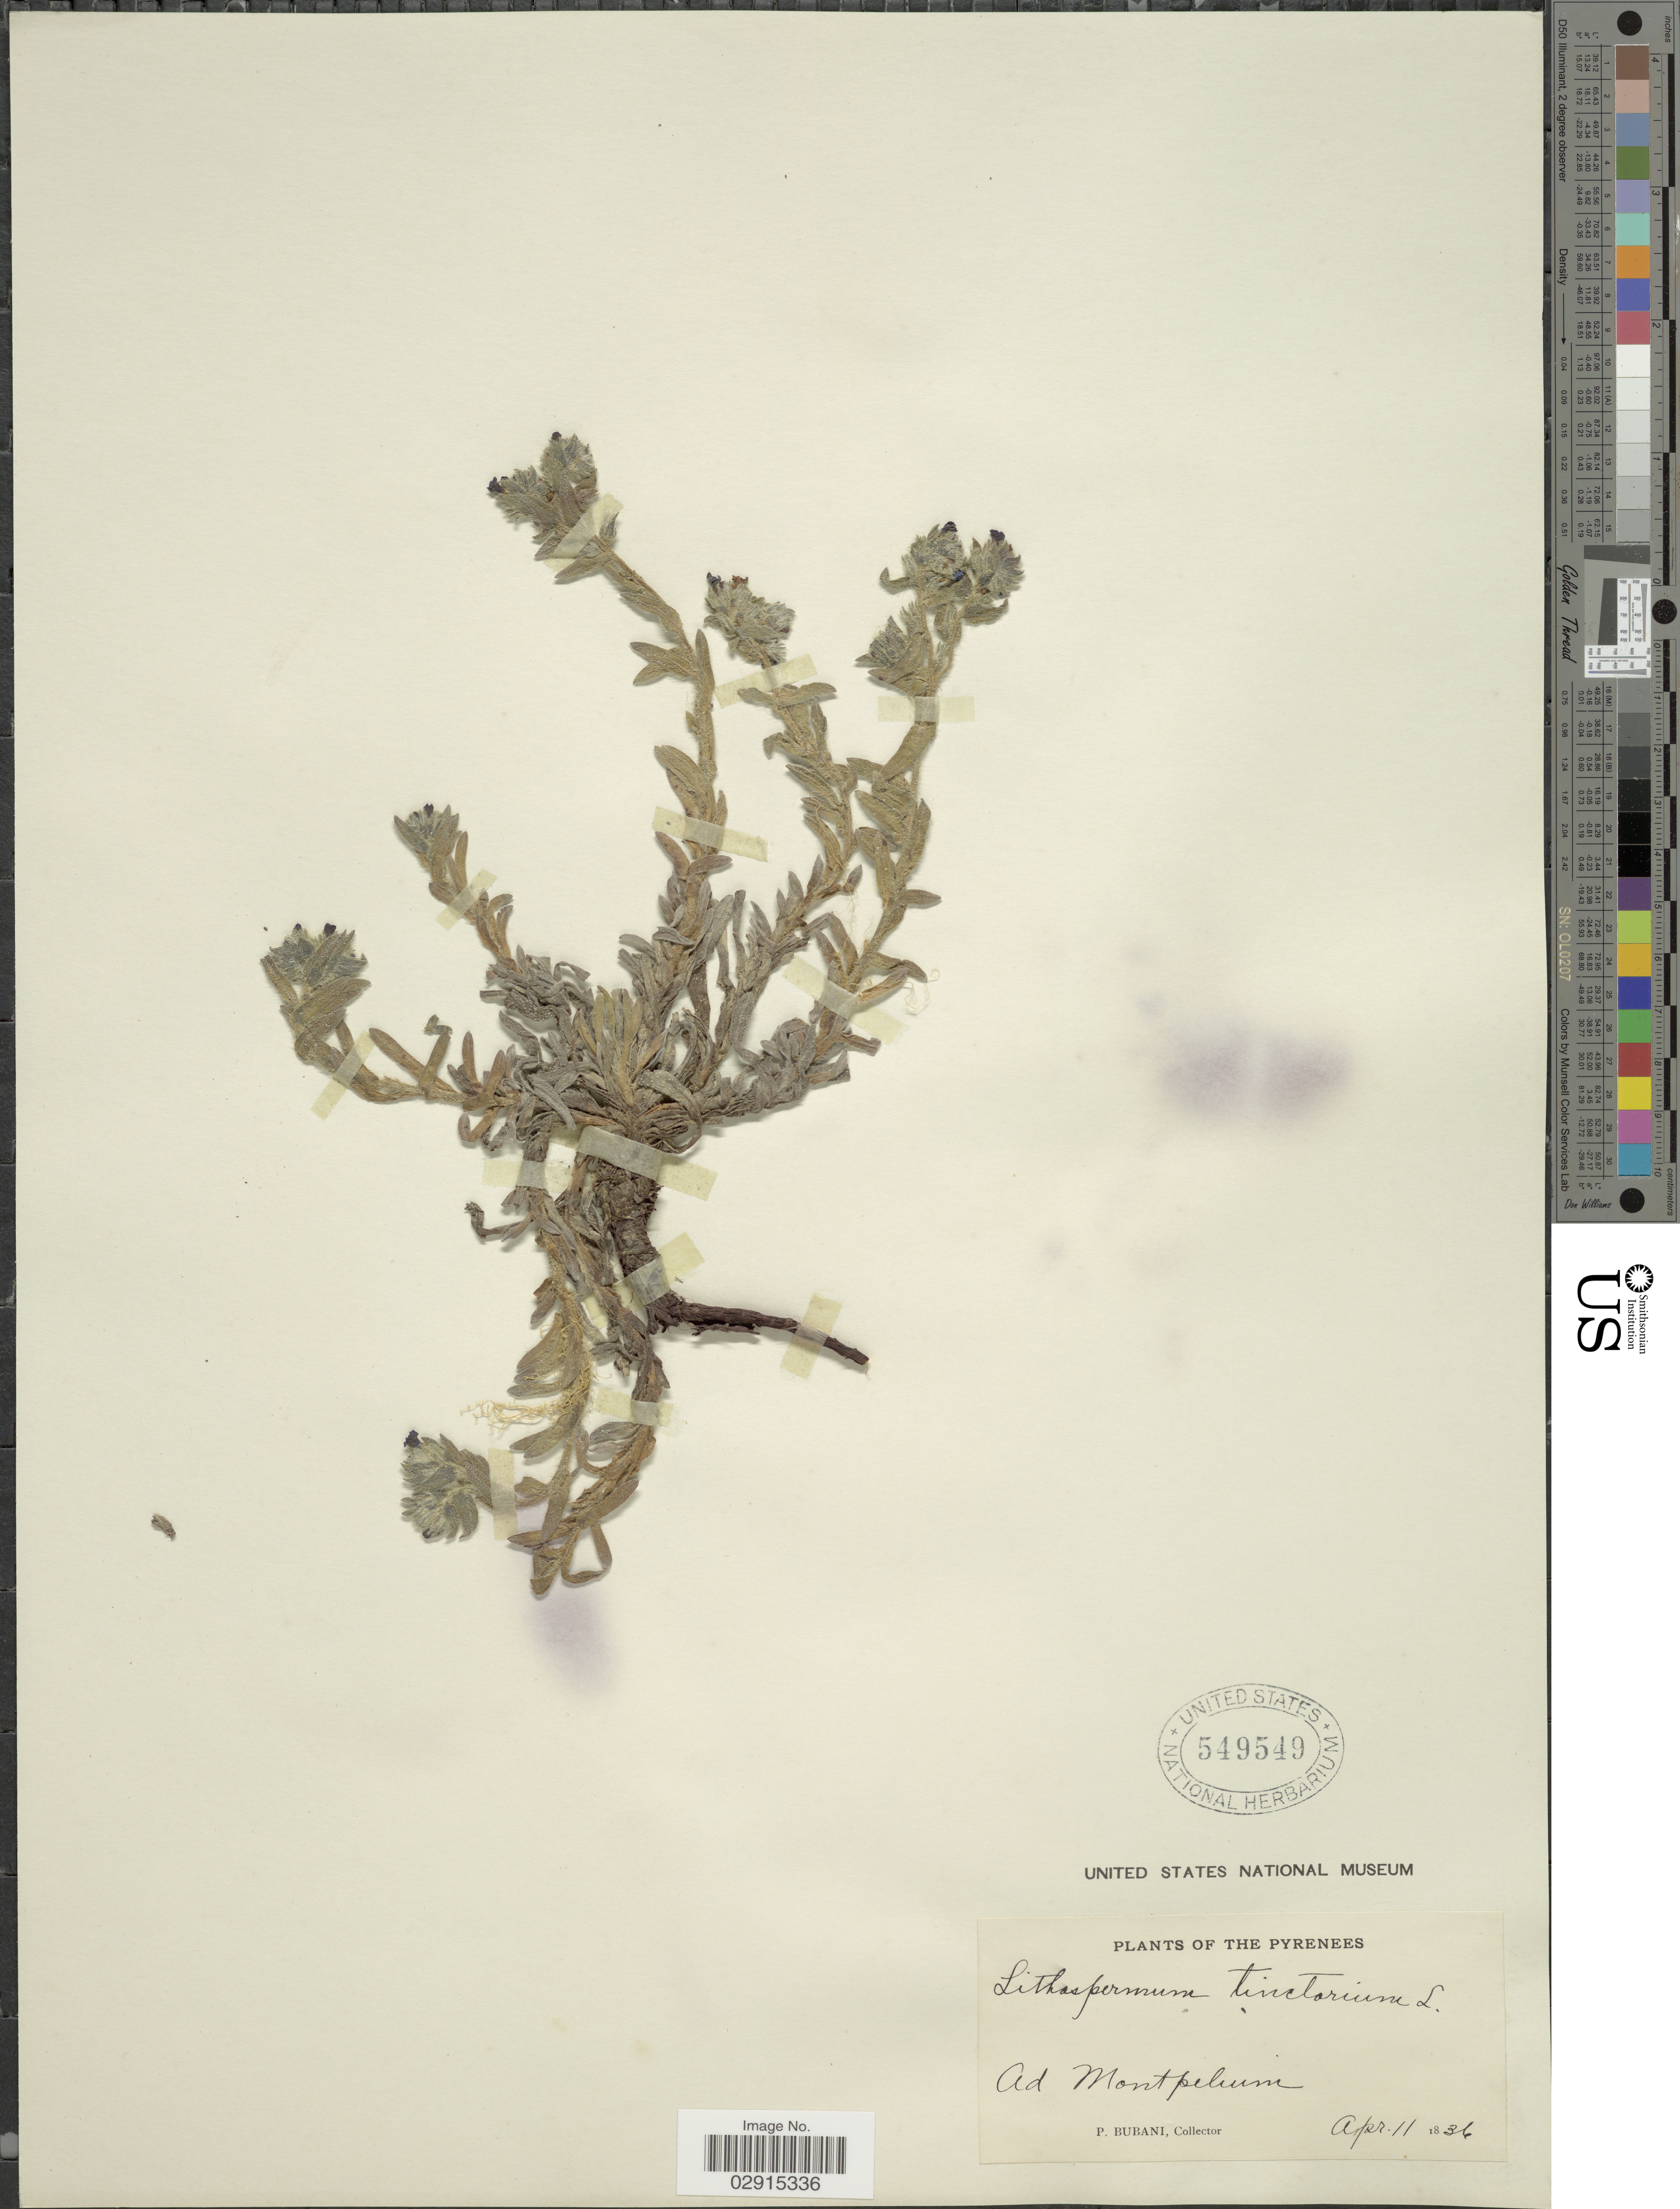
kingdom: Plantae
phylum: Tracheophyta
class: Magnoliopsida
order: Boraginales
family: Boraginaceae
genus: Lithospermum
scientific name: Lithospermum tinctorium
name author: L.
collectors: P. Bubani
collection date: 1836-04-11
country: France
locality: Ad Montpelium. The Pyrenees.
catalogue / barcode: US 549549